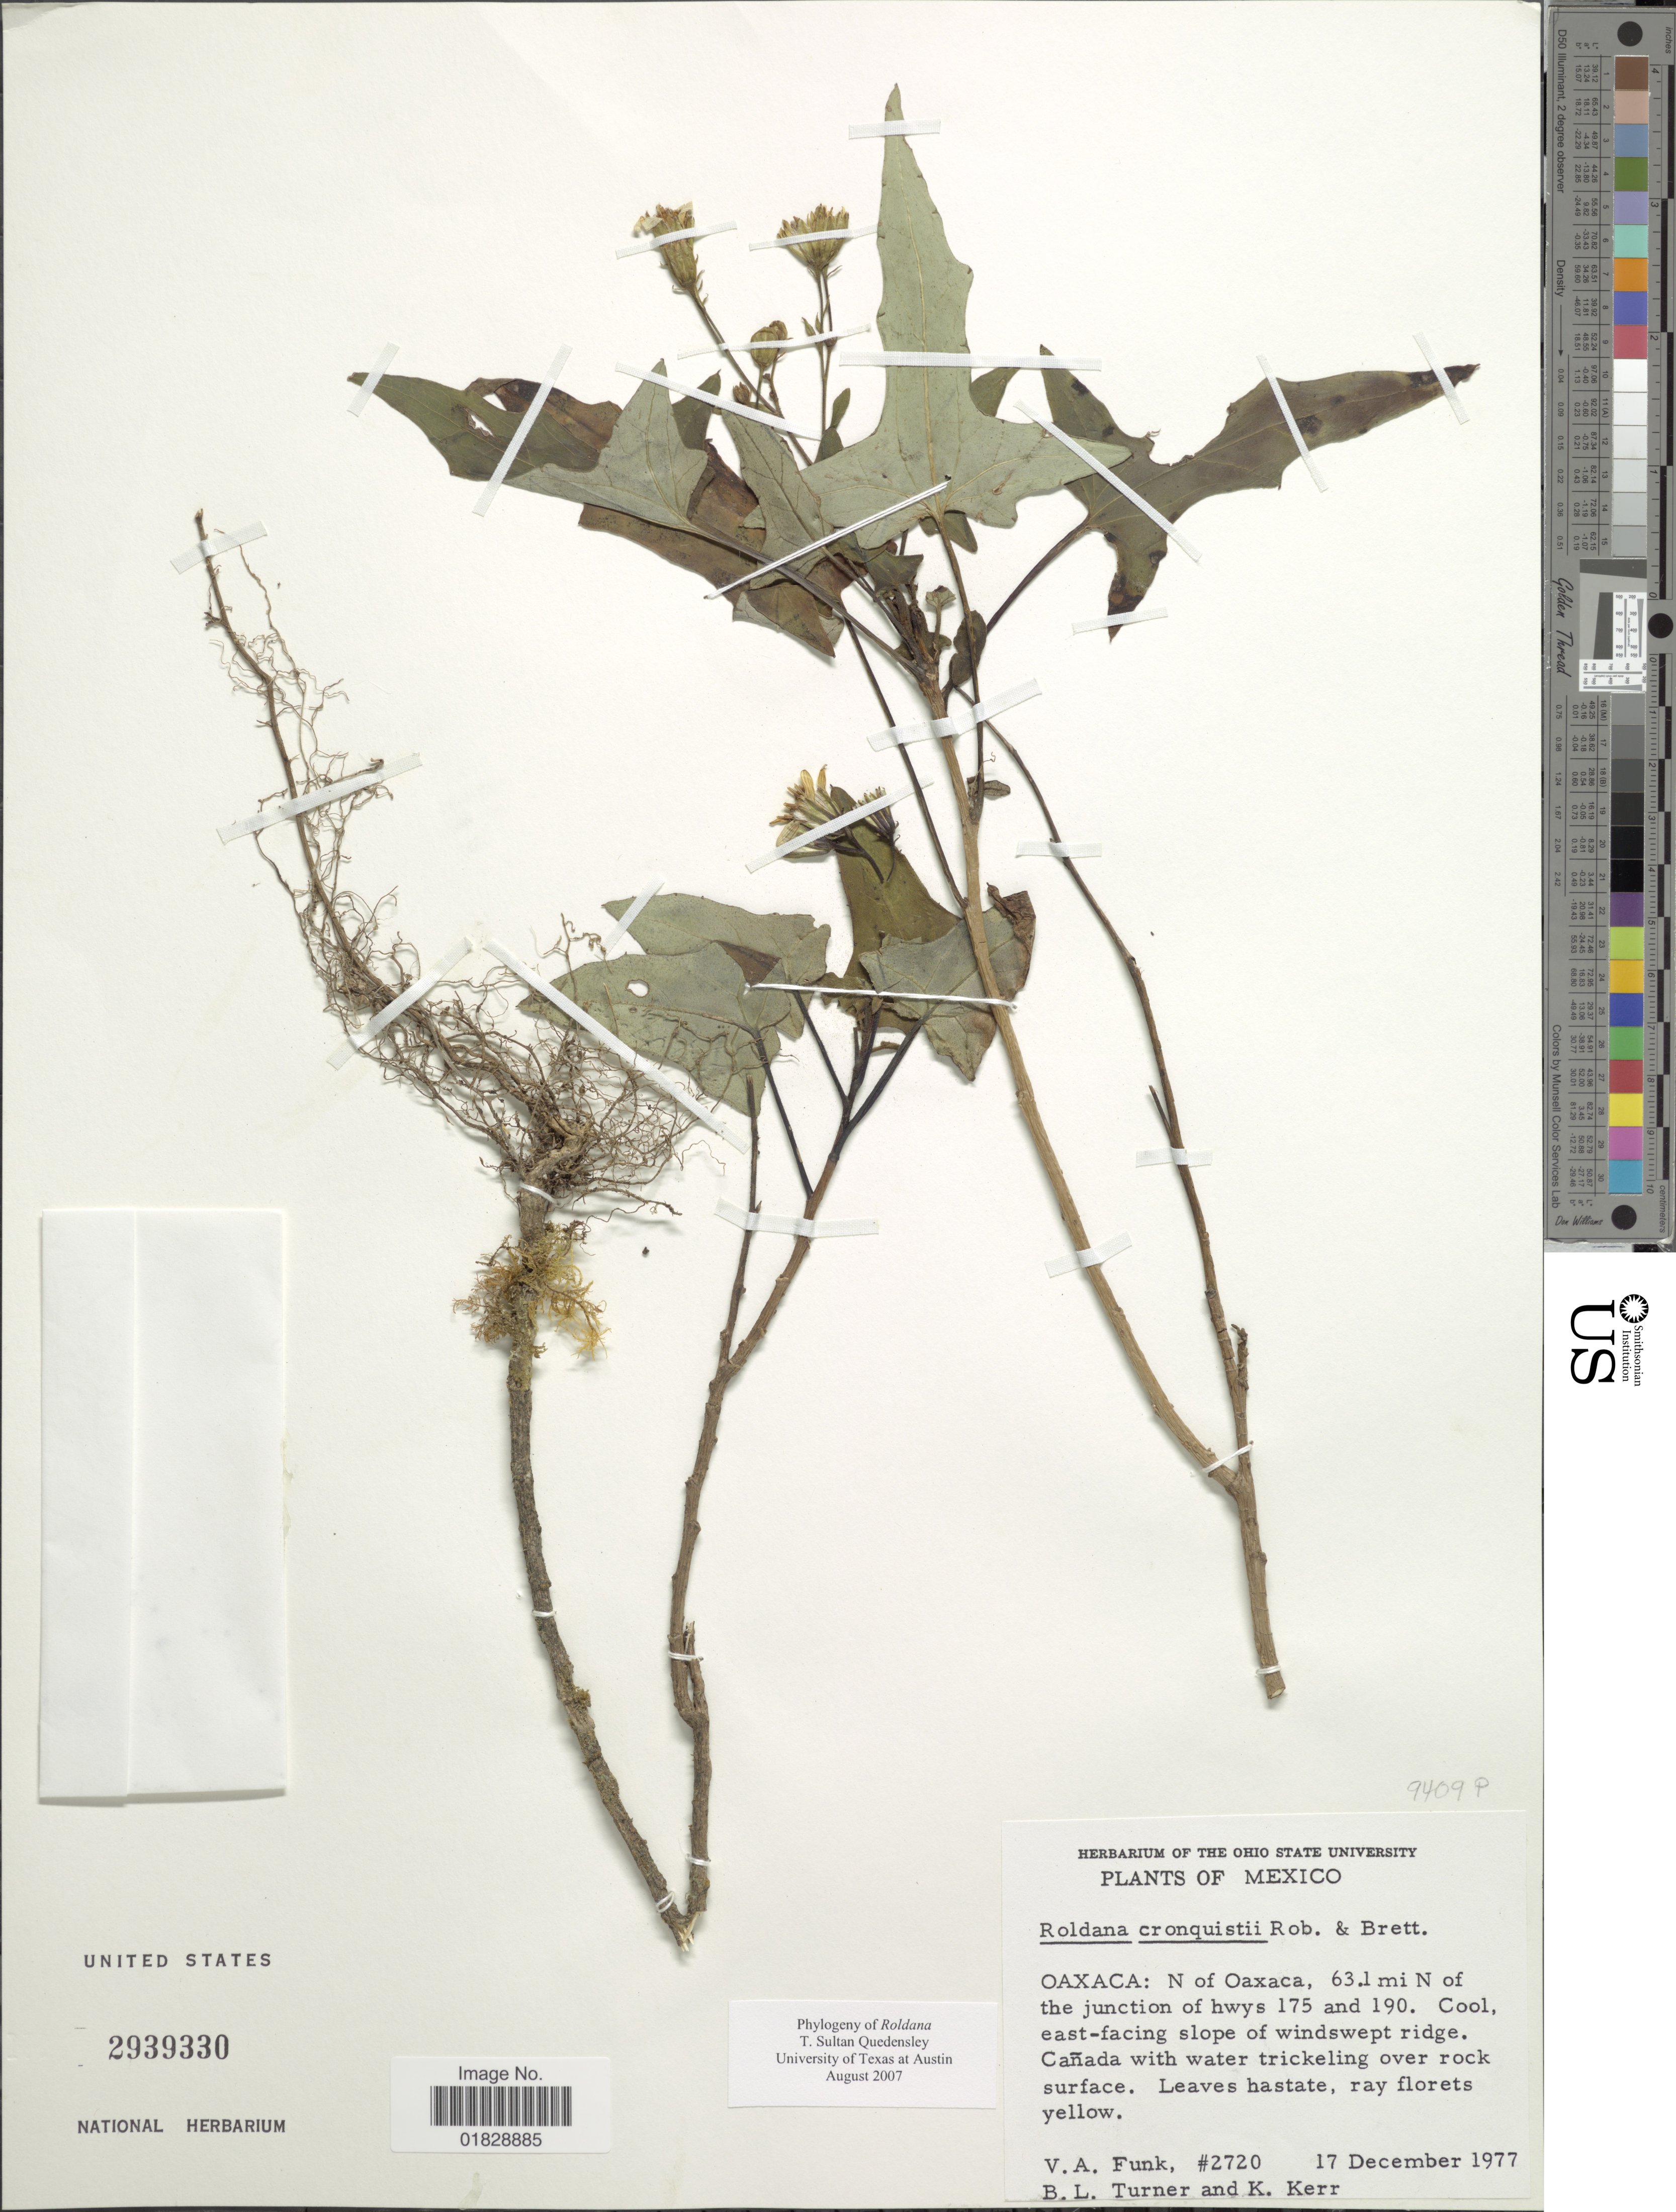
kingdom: Plantae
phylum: Tracheophyta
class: Magnoliopsida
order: Asterales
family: Asteraceae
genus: Roldana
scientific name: Roldana cronquistii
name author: H. Rob. & Brettell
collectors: V. Funk, B. L. Turner & K. Kerr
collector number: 2720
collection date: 1977-12-17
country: Mexico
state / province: Oaxaca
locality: Oaxaca: N of Oaxaca, 63.1 mi N of the junction of hwys 175 and 190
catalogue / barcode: US 2939330